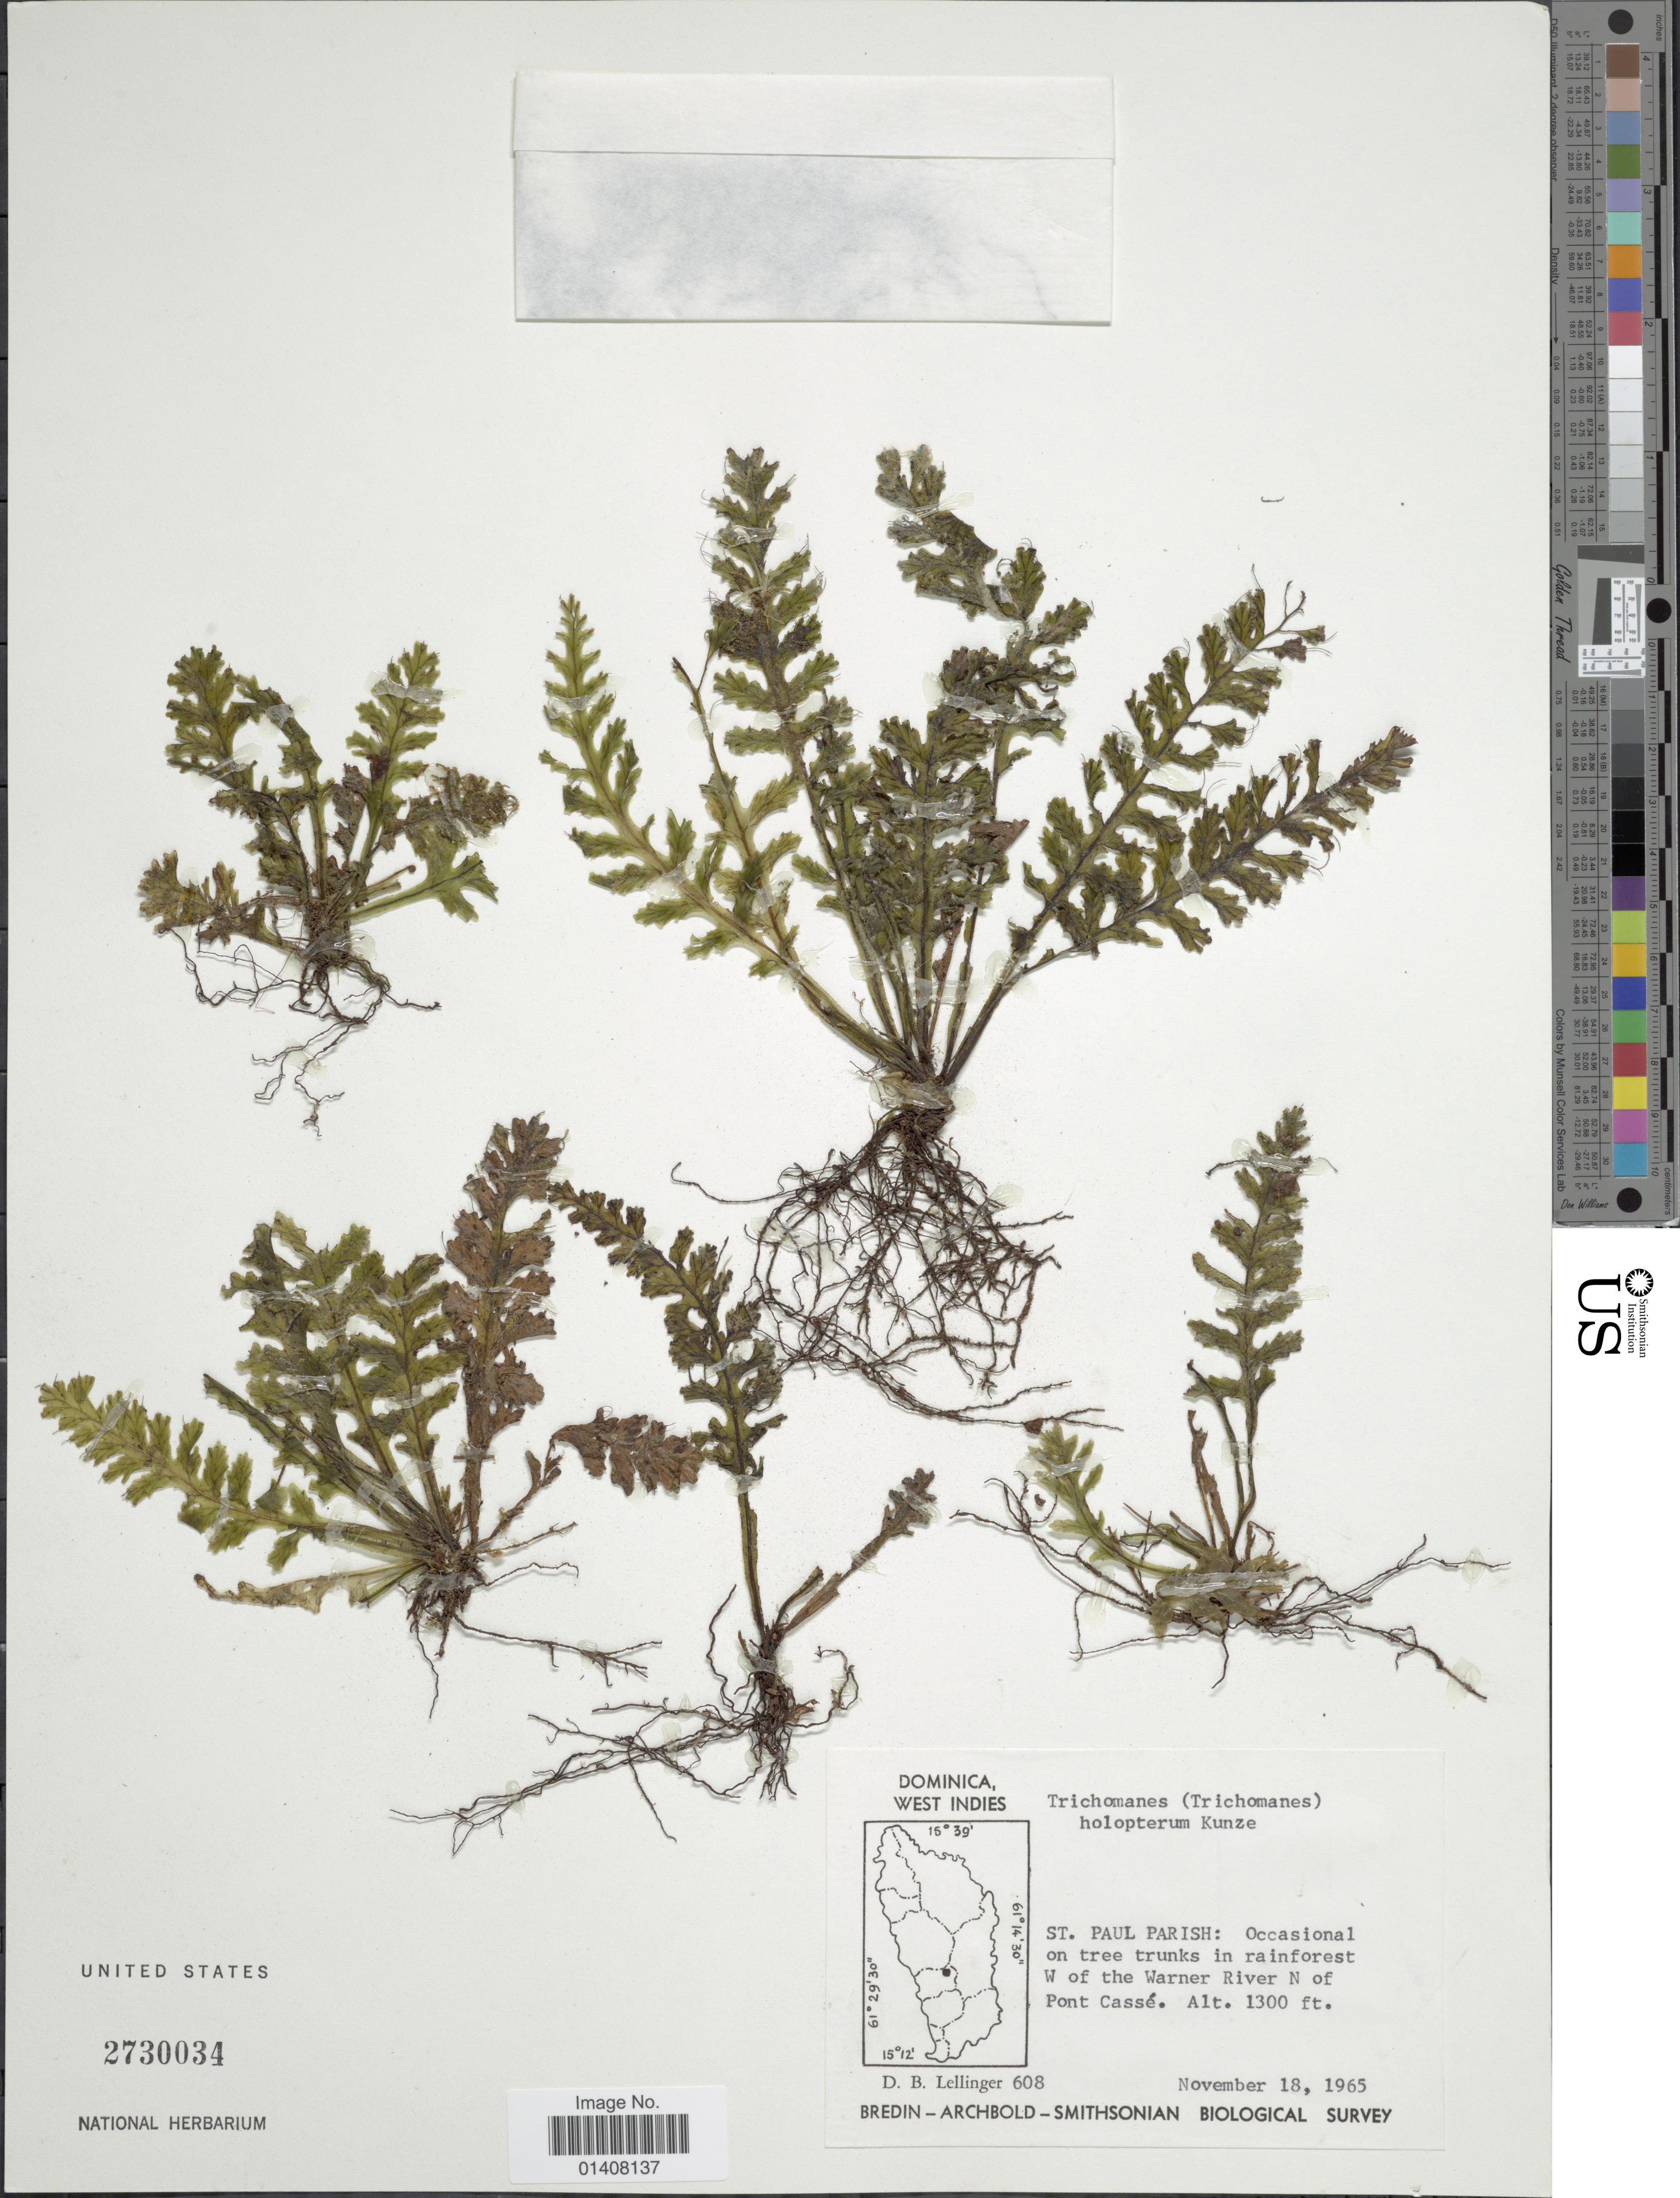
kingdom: Plantae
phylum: Tracheophyta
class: Polypodiopsida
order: Hymenophyllales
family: Hymenophyllaceae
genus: Trichomanes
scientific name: Trichomanes holopterum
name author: Kunze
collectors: D. B. Lellinger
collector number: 608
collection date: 1965-11-18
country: Dominica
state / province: St. Paul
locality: Dominica West Indiers, St. Paul Parish: occasional on tree trunks in rainforest W of the Warner River n of Pont Cassé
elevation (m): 396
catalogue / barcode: US 2730034